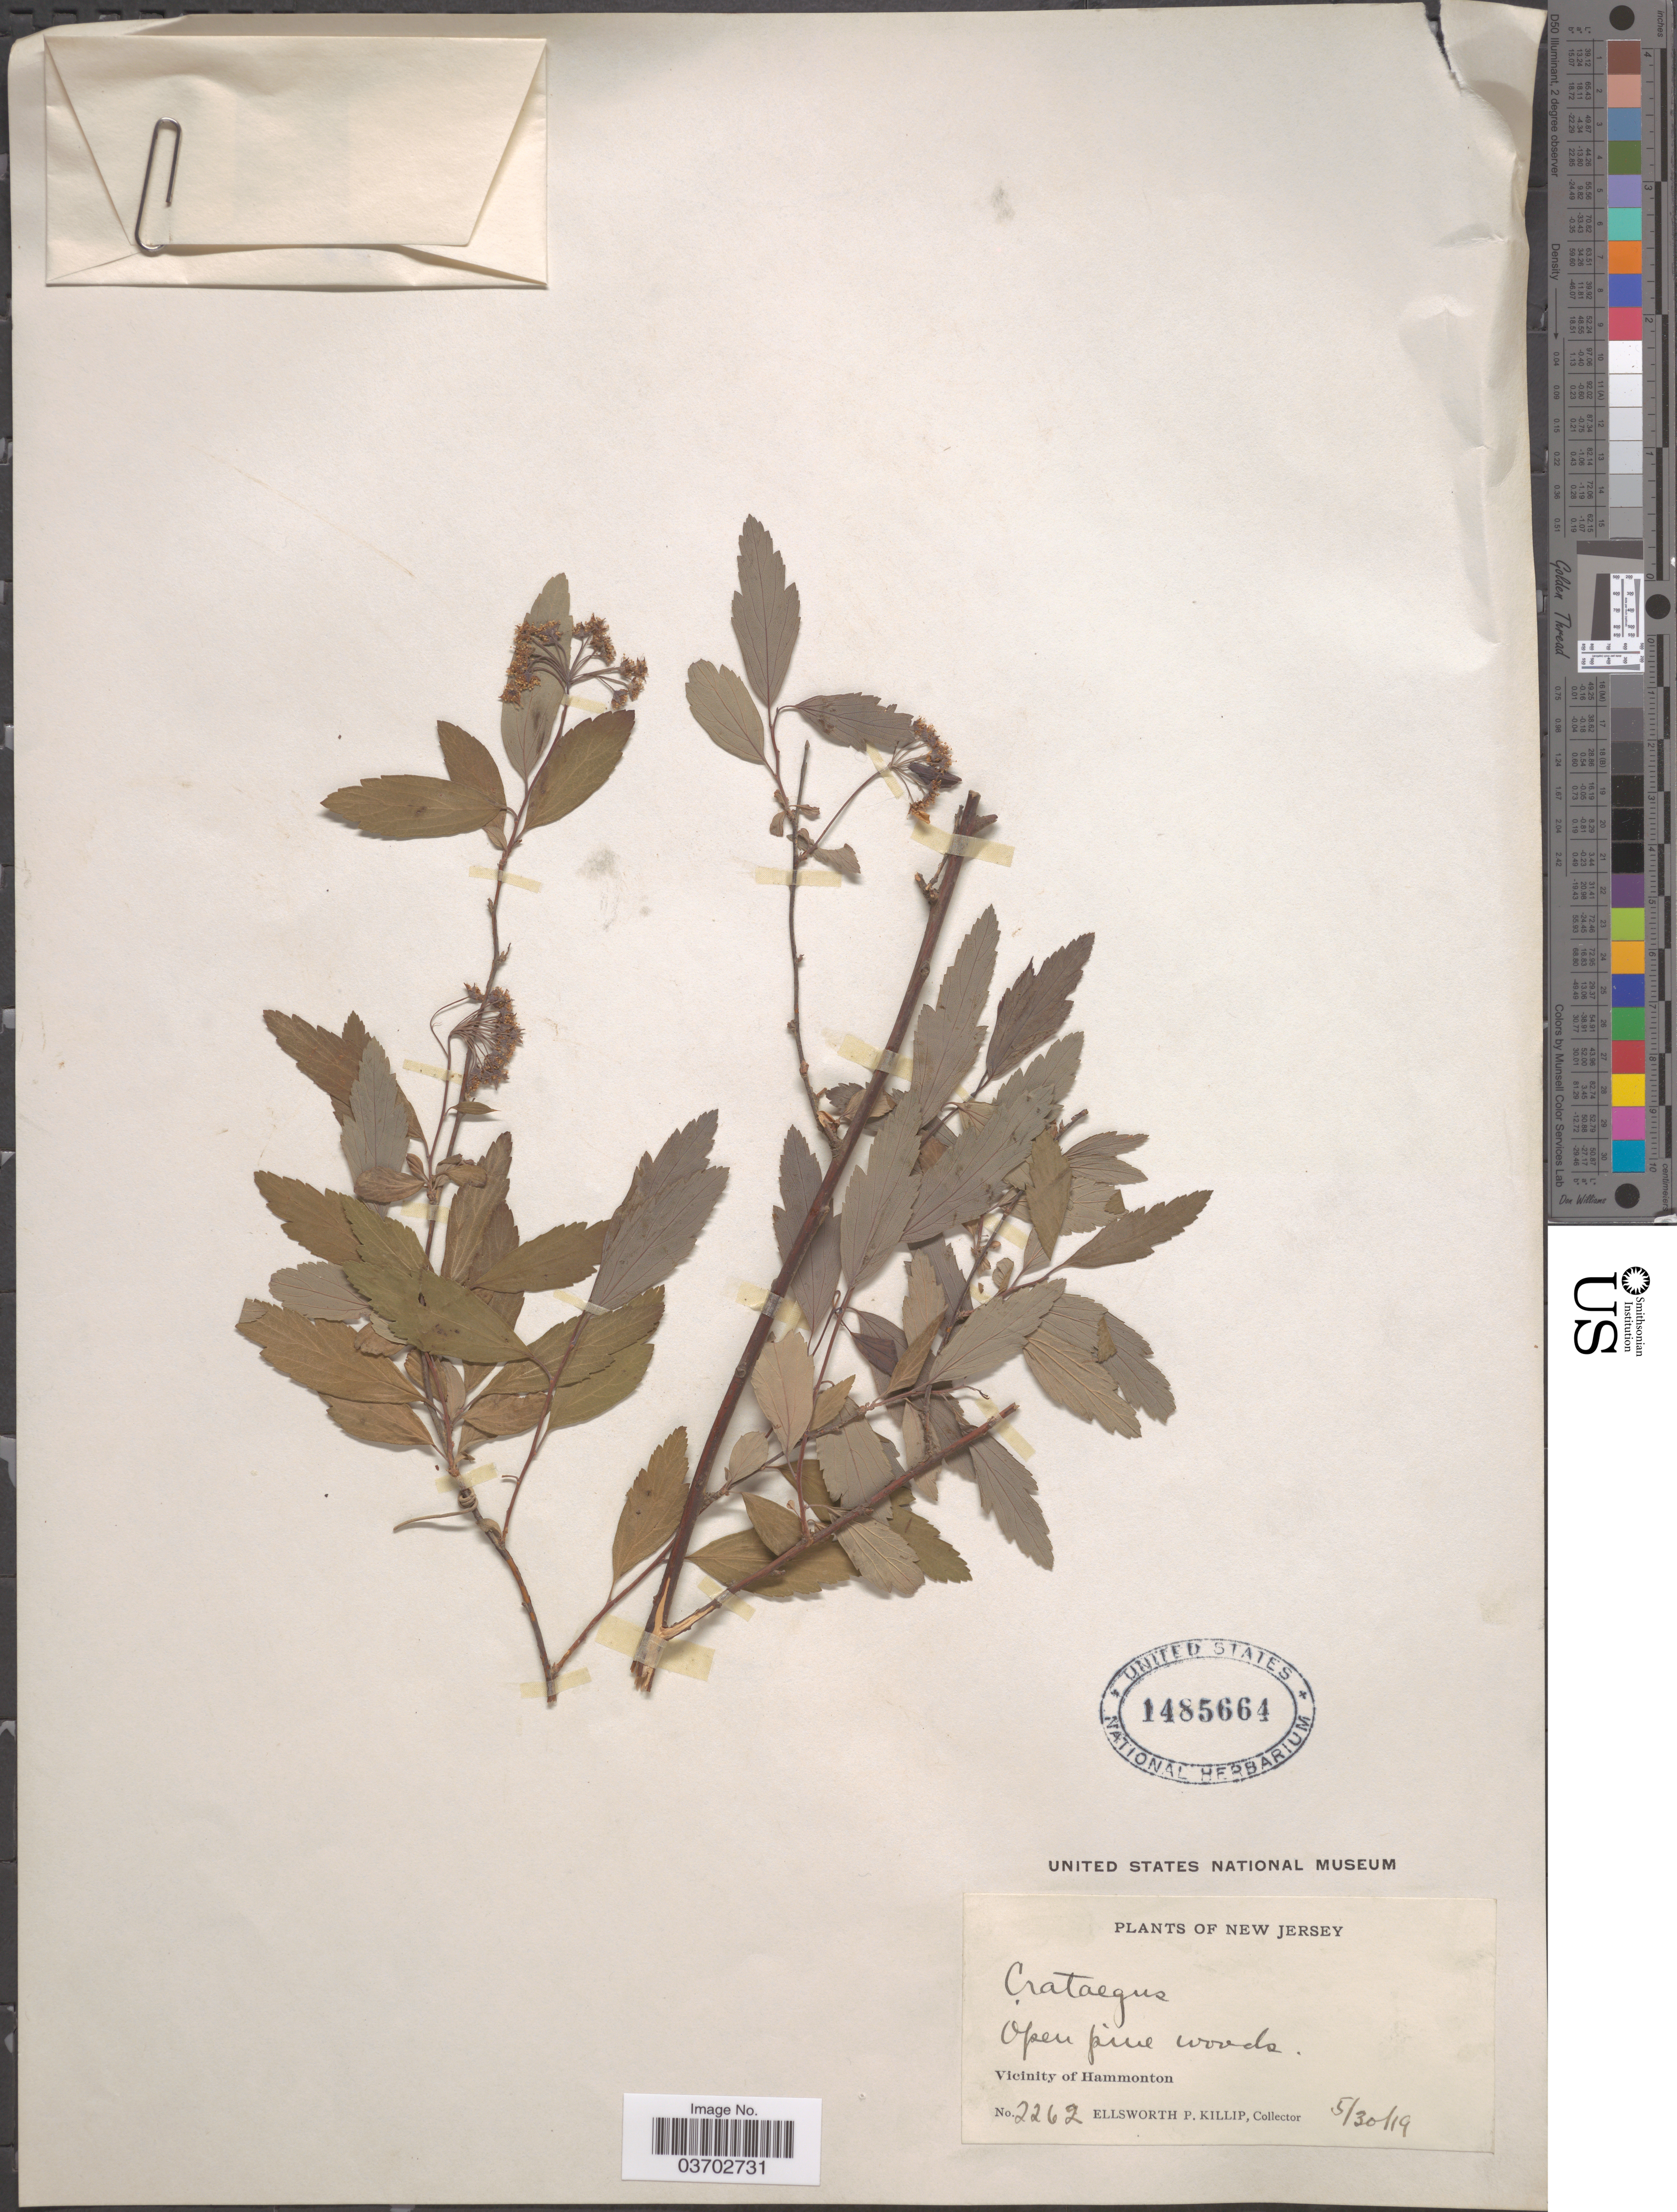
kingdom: Plantae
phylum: Tracheophyta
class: Magnoliopsida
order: Rosales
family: Rosaceae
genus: Crataegus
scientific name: Crataegus sp.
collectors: E. P. Killip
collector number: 2262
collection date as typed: Transcribed d/m/y: 30/5/19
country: United States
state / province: New Jersey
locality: Vicinity of Hammonton.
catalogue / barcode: US 1485664